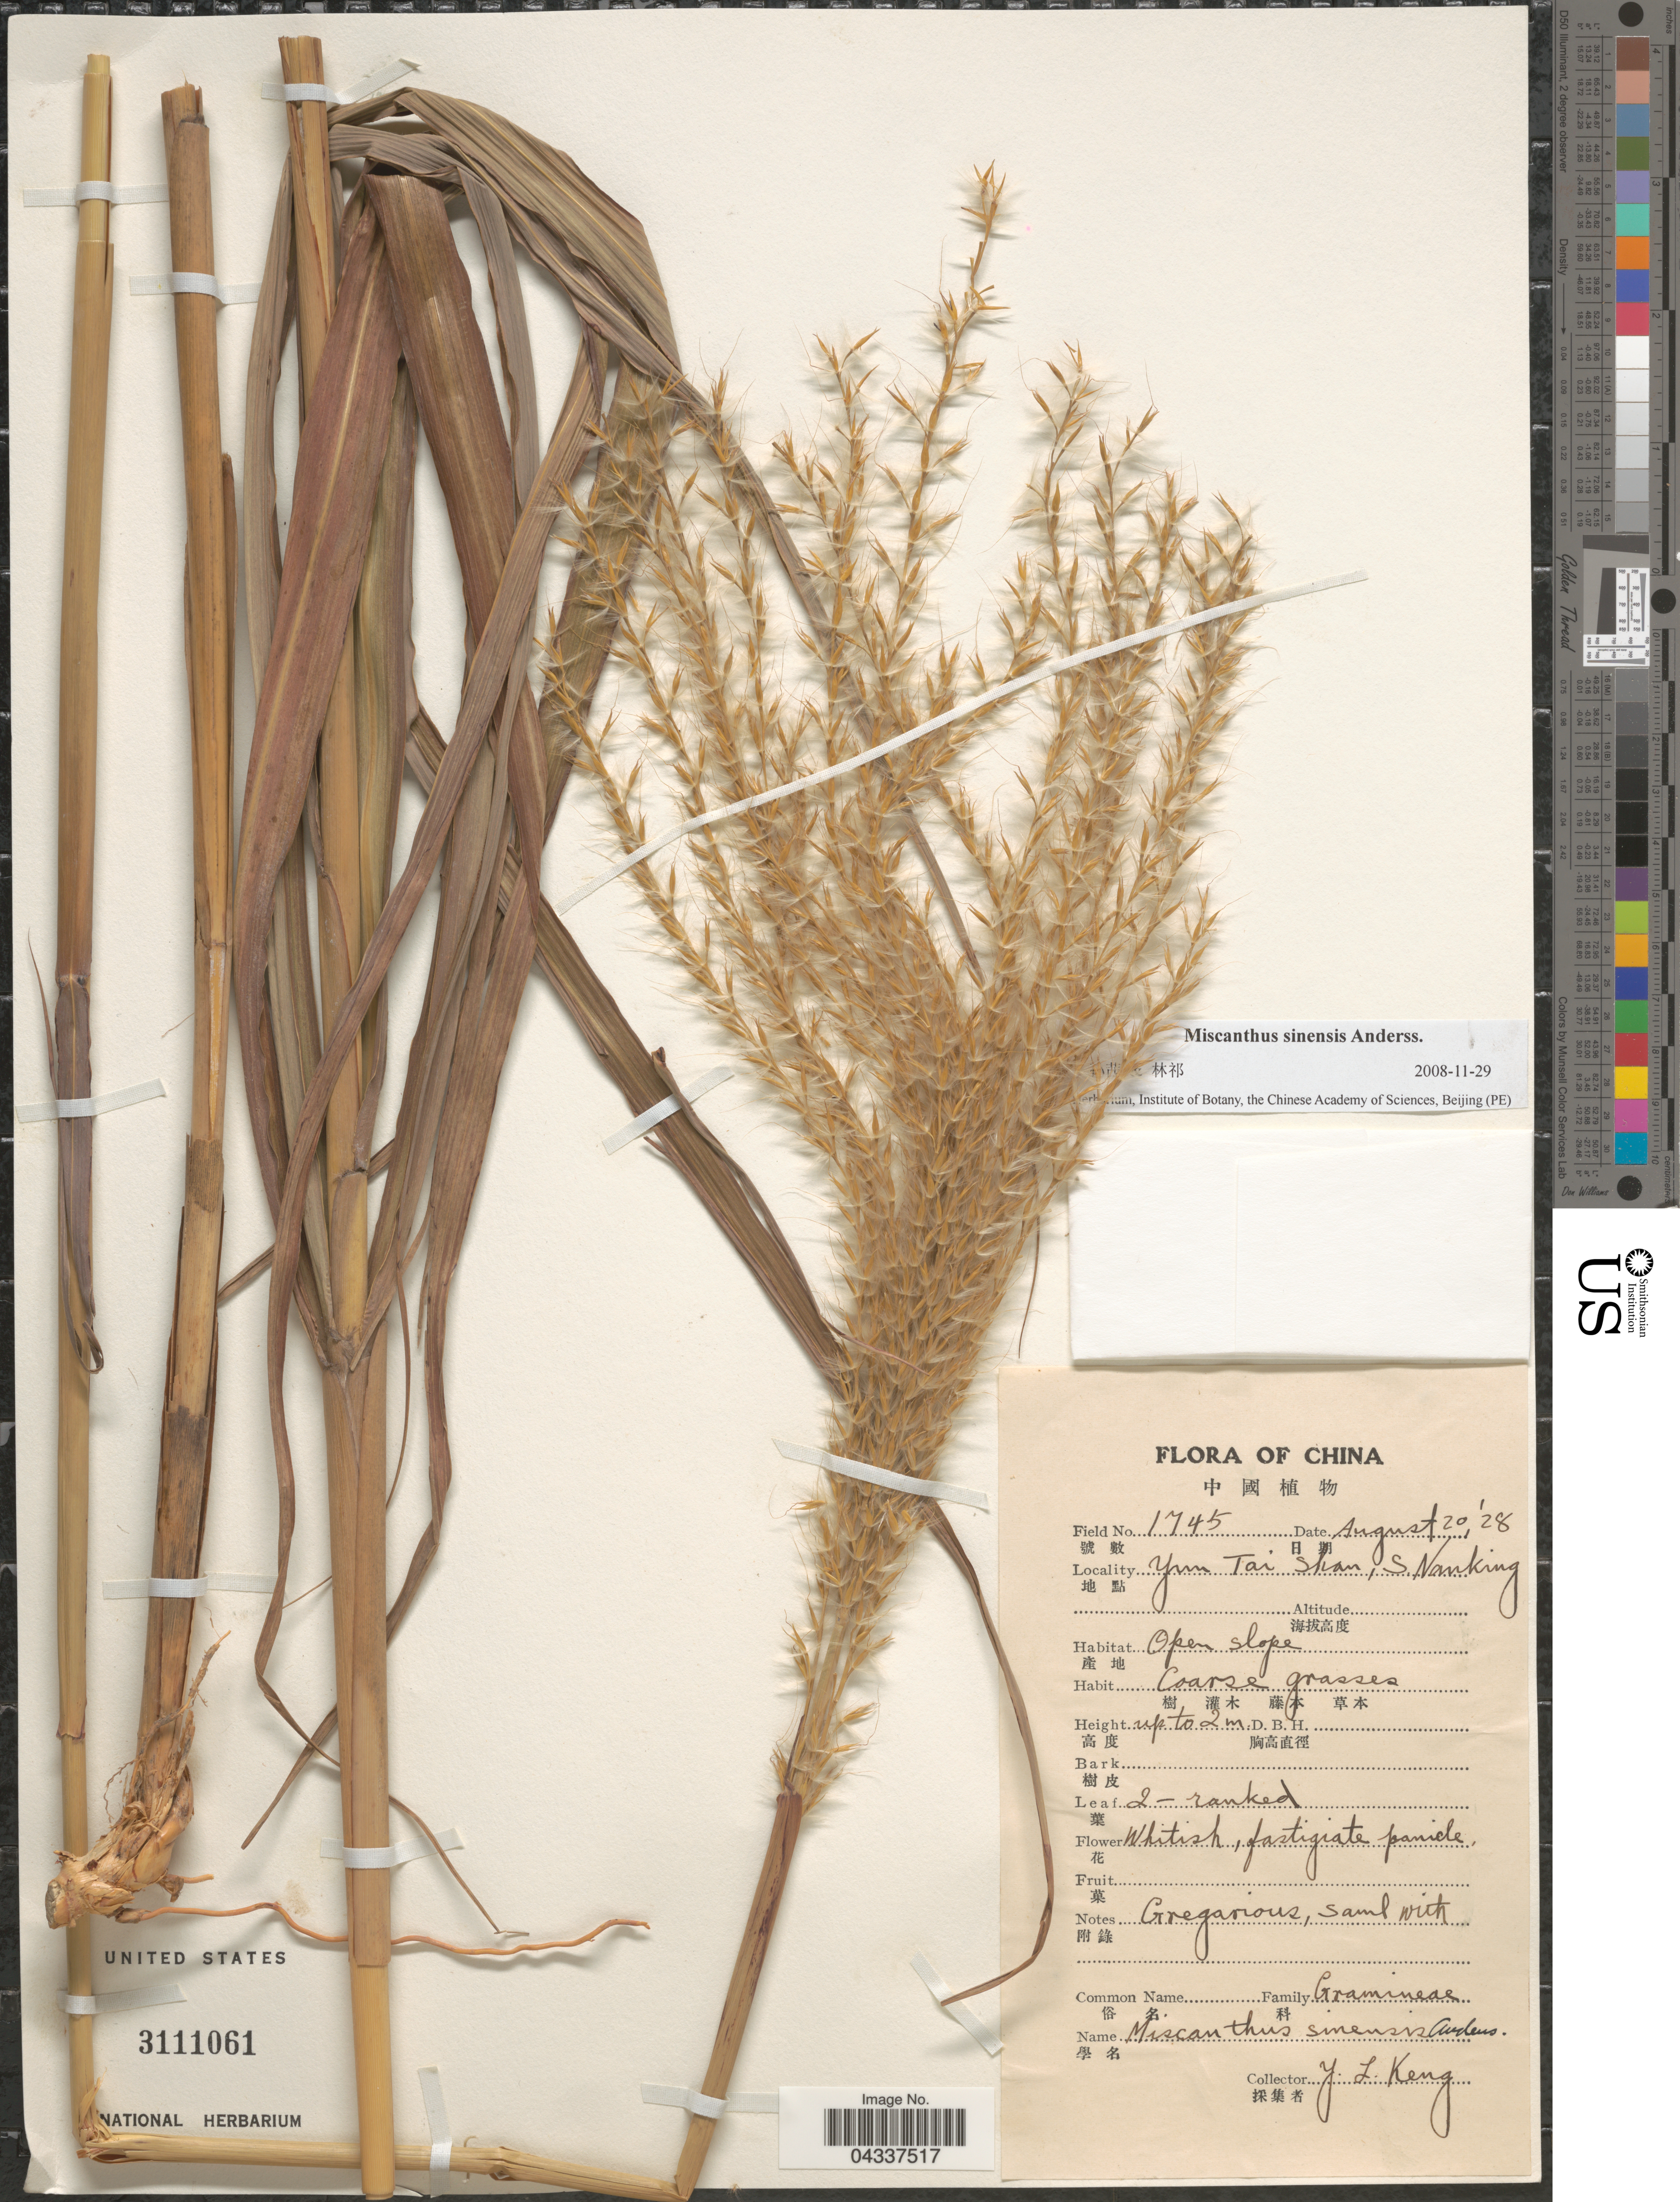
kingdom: Plantae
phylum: Tracheophyta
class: Liliopsida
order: Poales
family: Poaceae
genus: Miscanthus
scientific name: Miscanthus sinensis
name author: Andersson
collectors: Y. L. Keng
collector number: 1745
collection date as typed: Transcribed d/m/y: 20/8/28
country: China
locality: Yun Tai Shan, S. Nanking.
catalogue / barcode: US 3111061